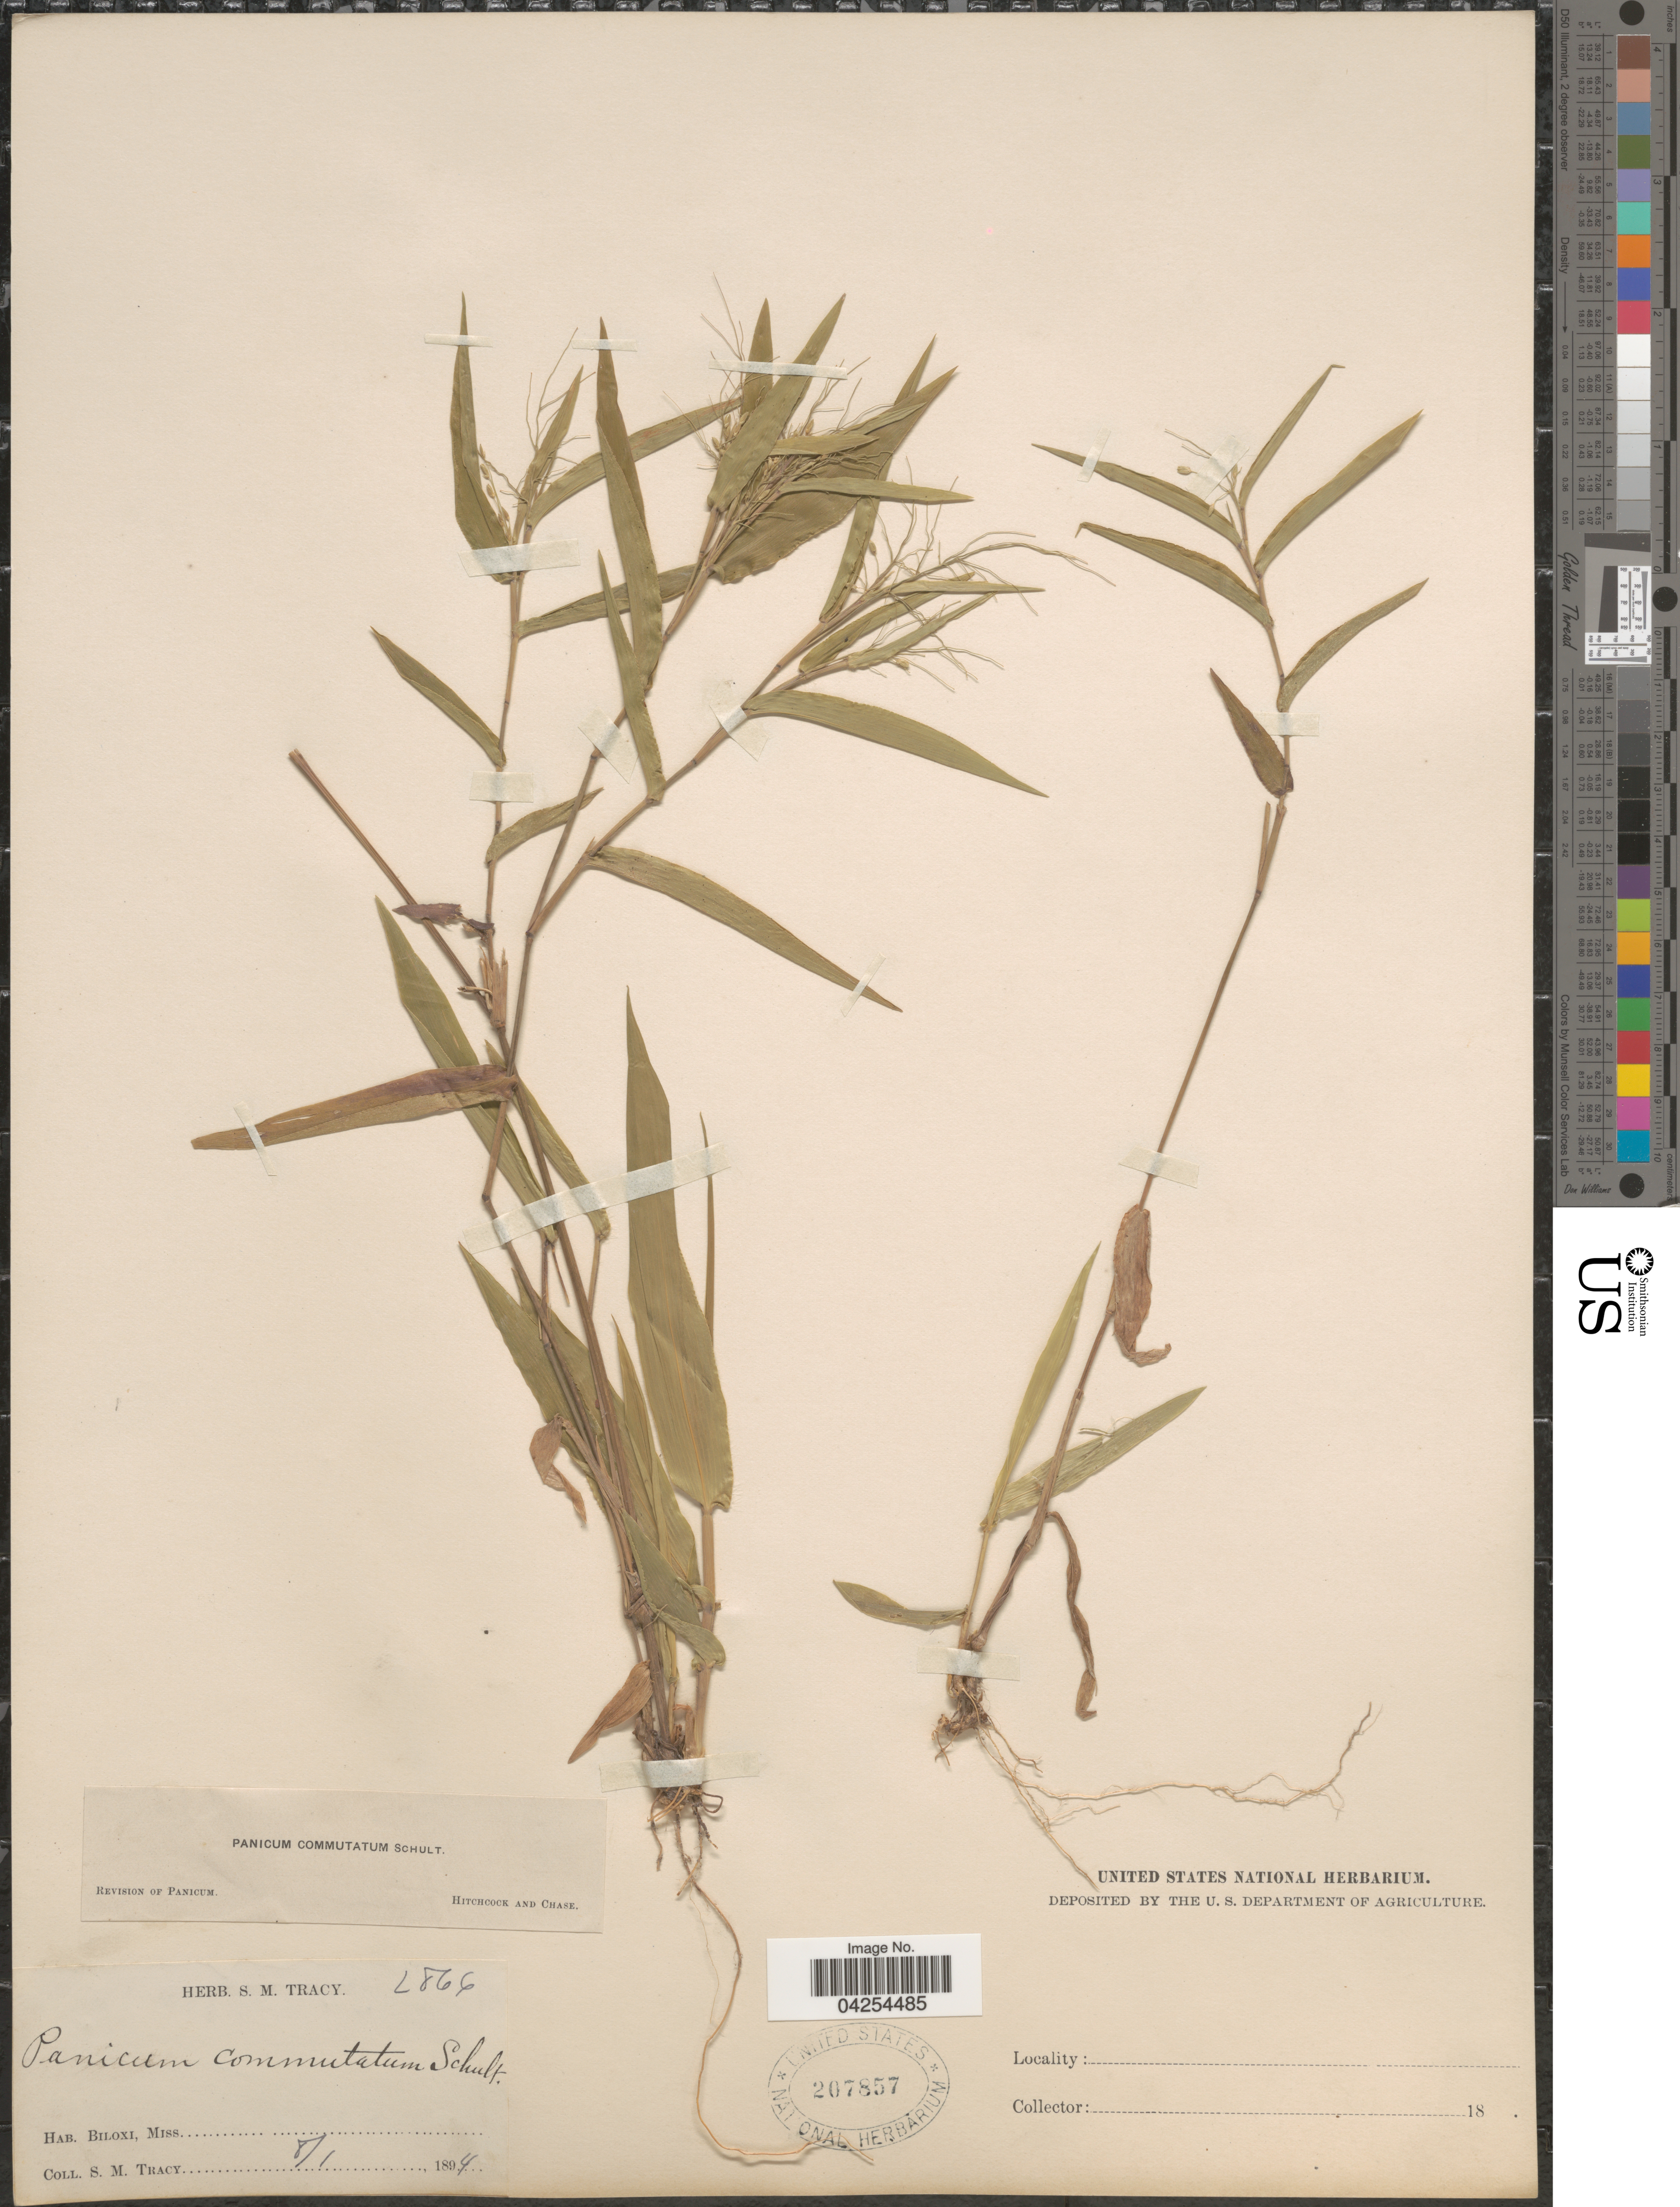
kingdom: Plantae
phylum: Tracheophyta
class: Liliopsida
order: Poales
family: Poaceae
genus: Dichanthelium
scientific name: Dichanthelium commutatum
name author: (Schult.) Gould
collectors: S. M. Tracy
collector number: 2866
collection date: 1894-08-01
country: United States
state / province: Mississippi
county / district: Harrison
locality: Biloxi.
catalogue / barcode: US 207857